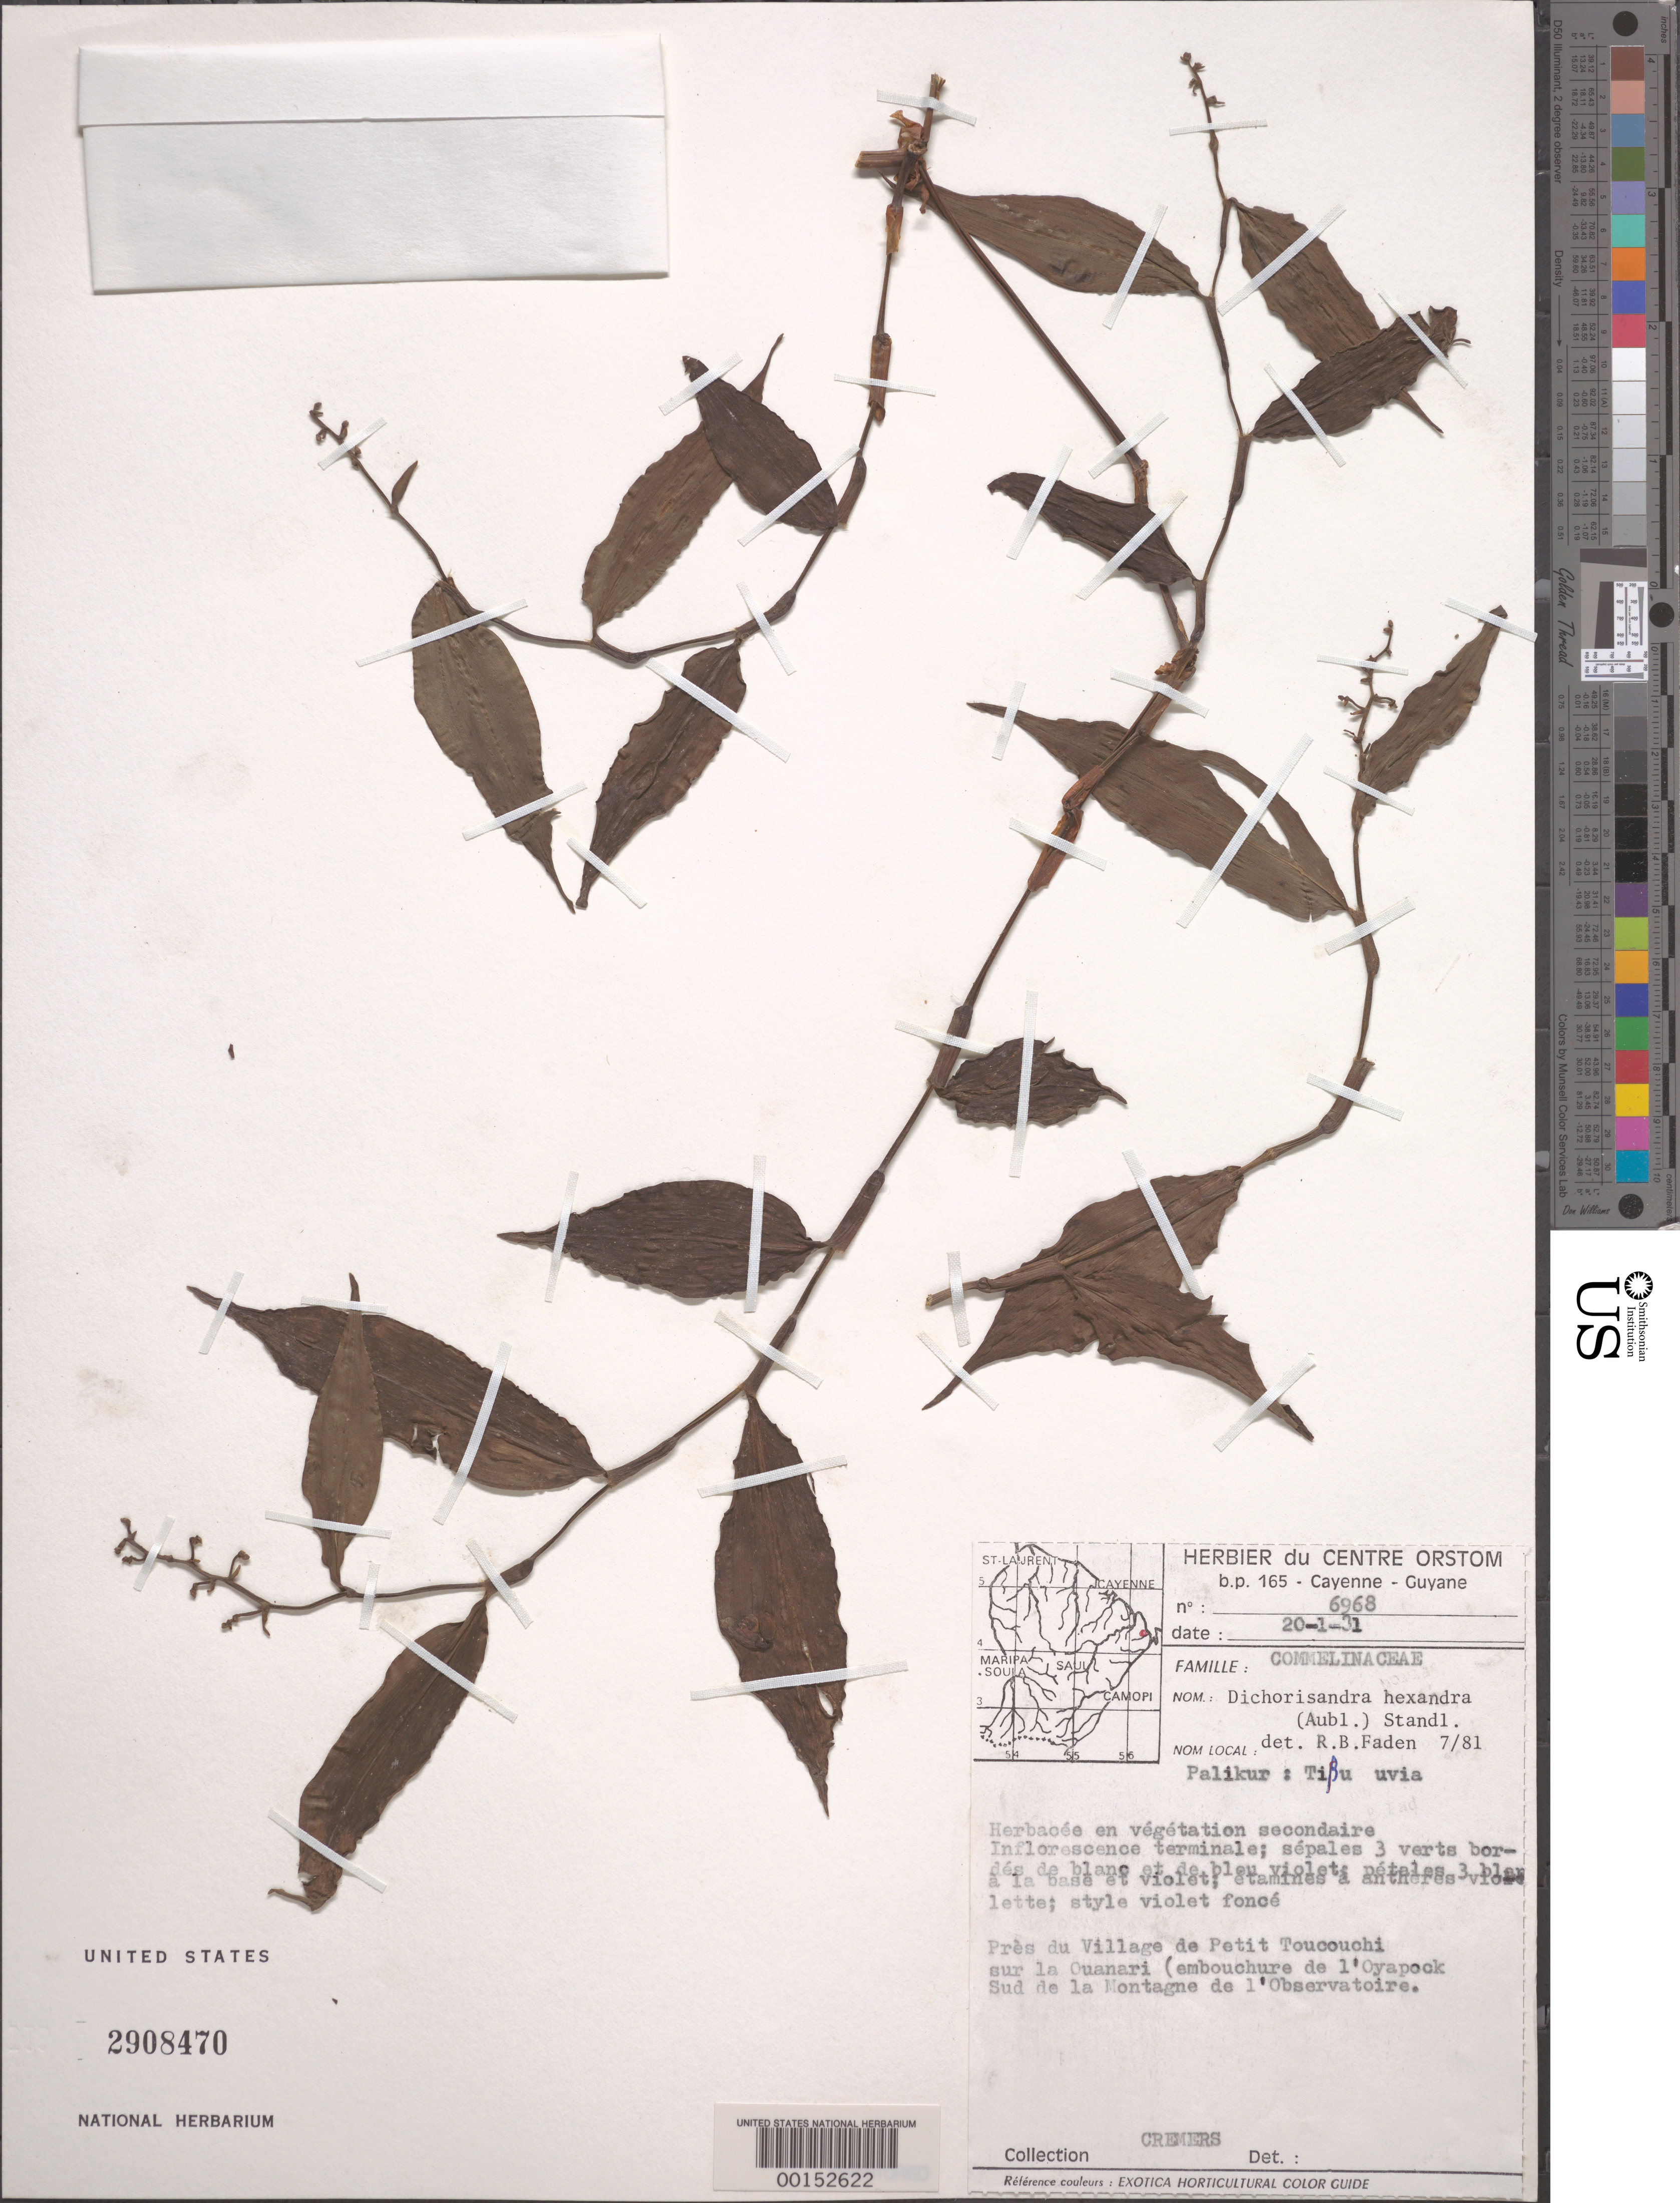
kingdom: Plantae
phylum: Tracheophyta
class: Liliopsida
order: Commelinales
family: Commelinaceae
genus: Dichorisandra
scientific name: Dichorisandra hexandra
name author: (Aubl.) Standl.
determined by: Faden, Robert B., (US), Smithsonian Institution - National Museum of Natural History (UNITED STATES)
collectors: G. Cremers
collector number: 6968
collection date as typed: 20 Jan 1981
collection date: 1981-01-20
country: French Guiana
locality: Near petit toucouchi village, on the ouanari river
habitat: Secondary vegitation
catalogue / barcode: US 2908470